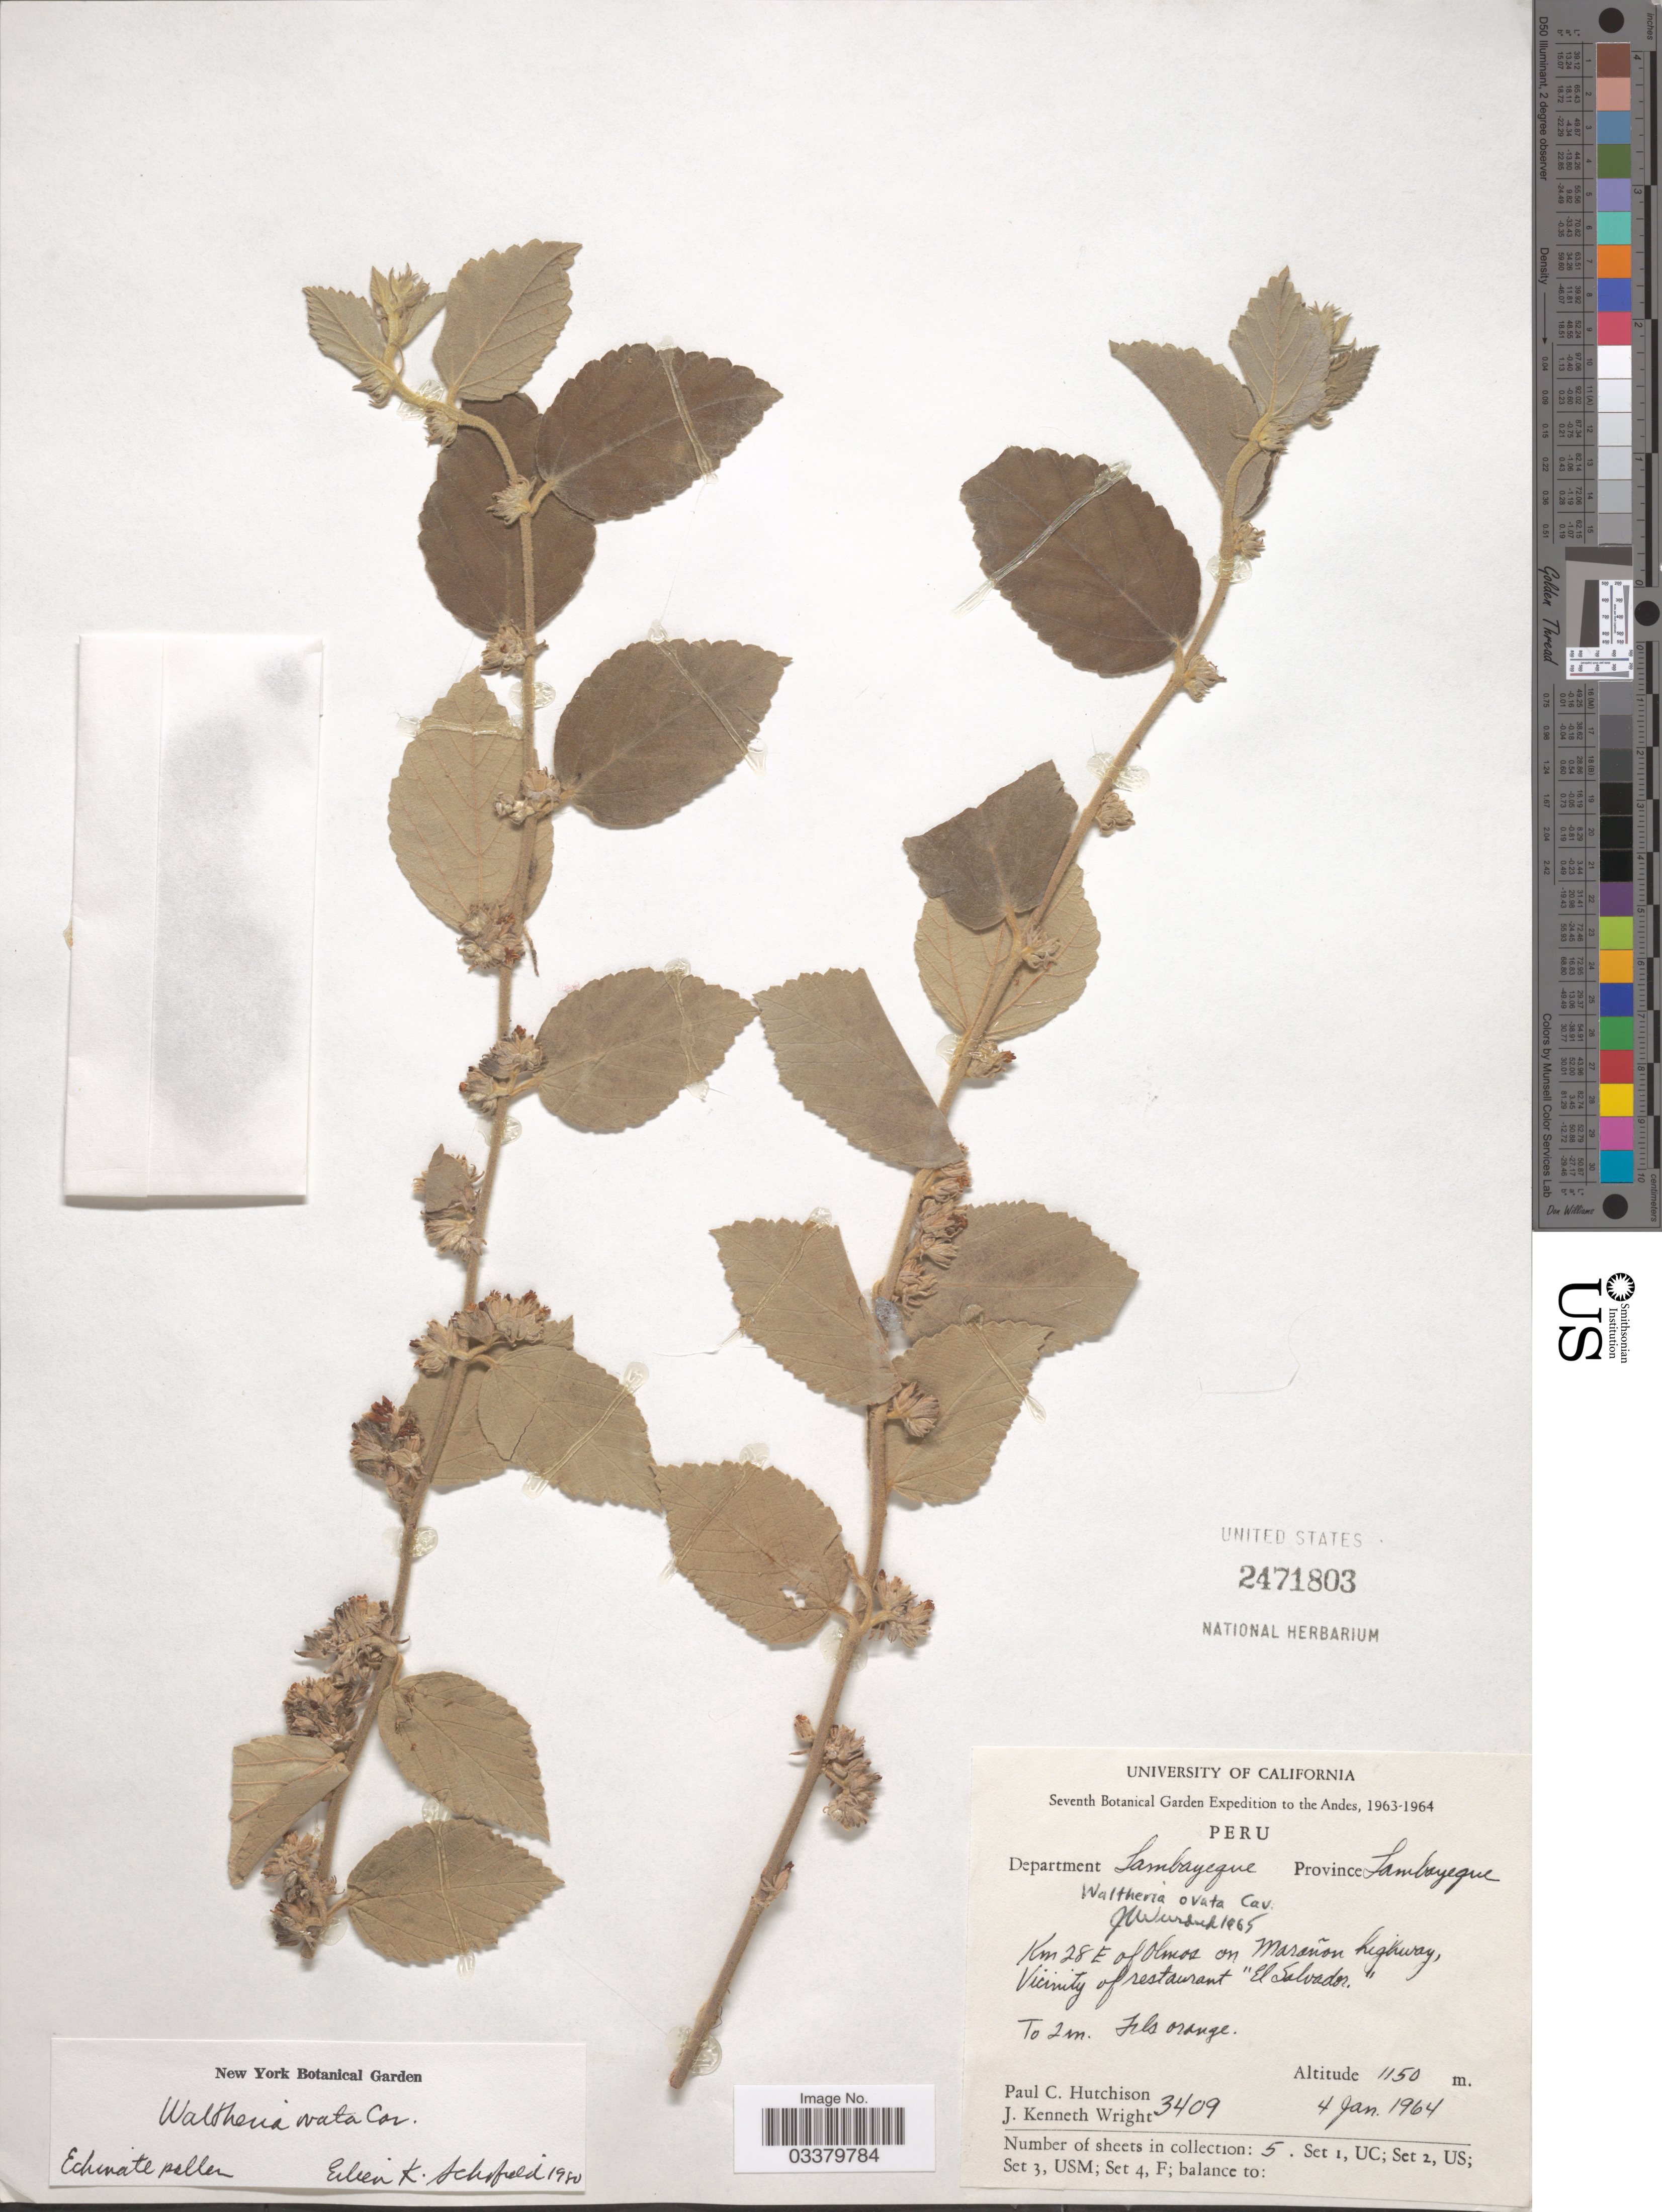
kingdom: Plantae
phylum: Tracheophyta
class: Magnoliopsida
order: Malvales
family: Malvaceae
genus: Waltheria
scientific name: Waltheria ovata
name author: Cav.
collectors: P. C. Hutchison & J. K. Wright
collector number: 3409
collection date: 1964-01-04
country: Peru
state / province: Lambayeque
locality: Andes. Department Lambayeque. Km 28 E of Olmos on Marañon highway, Vicinity of restaurant "El Salvador".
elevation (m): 1150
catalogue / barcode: US 2471803